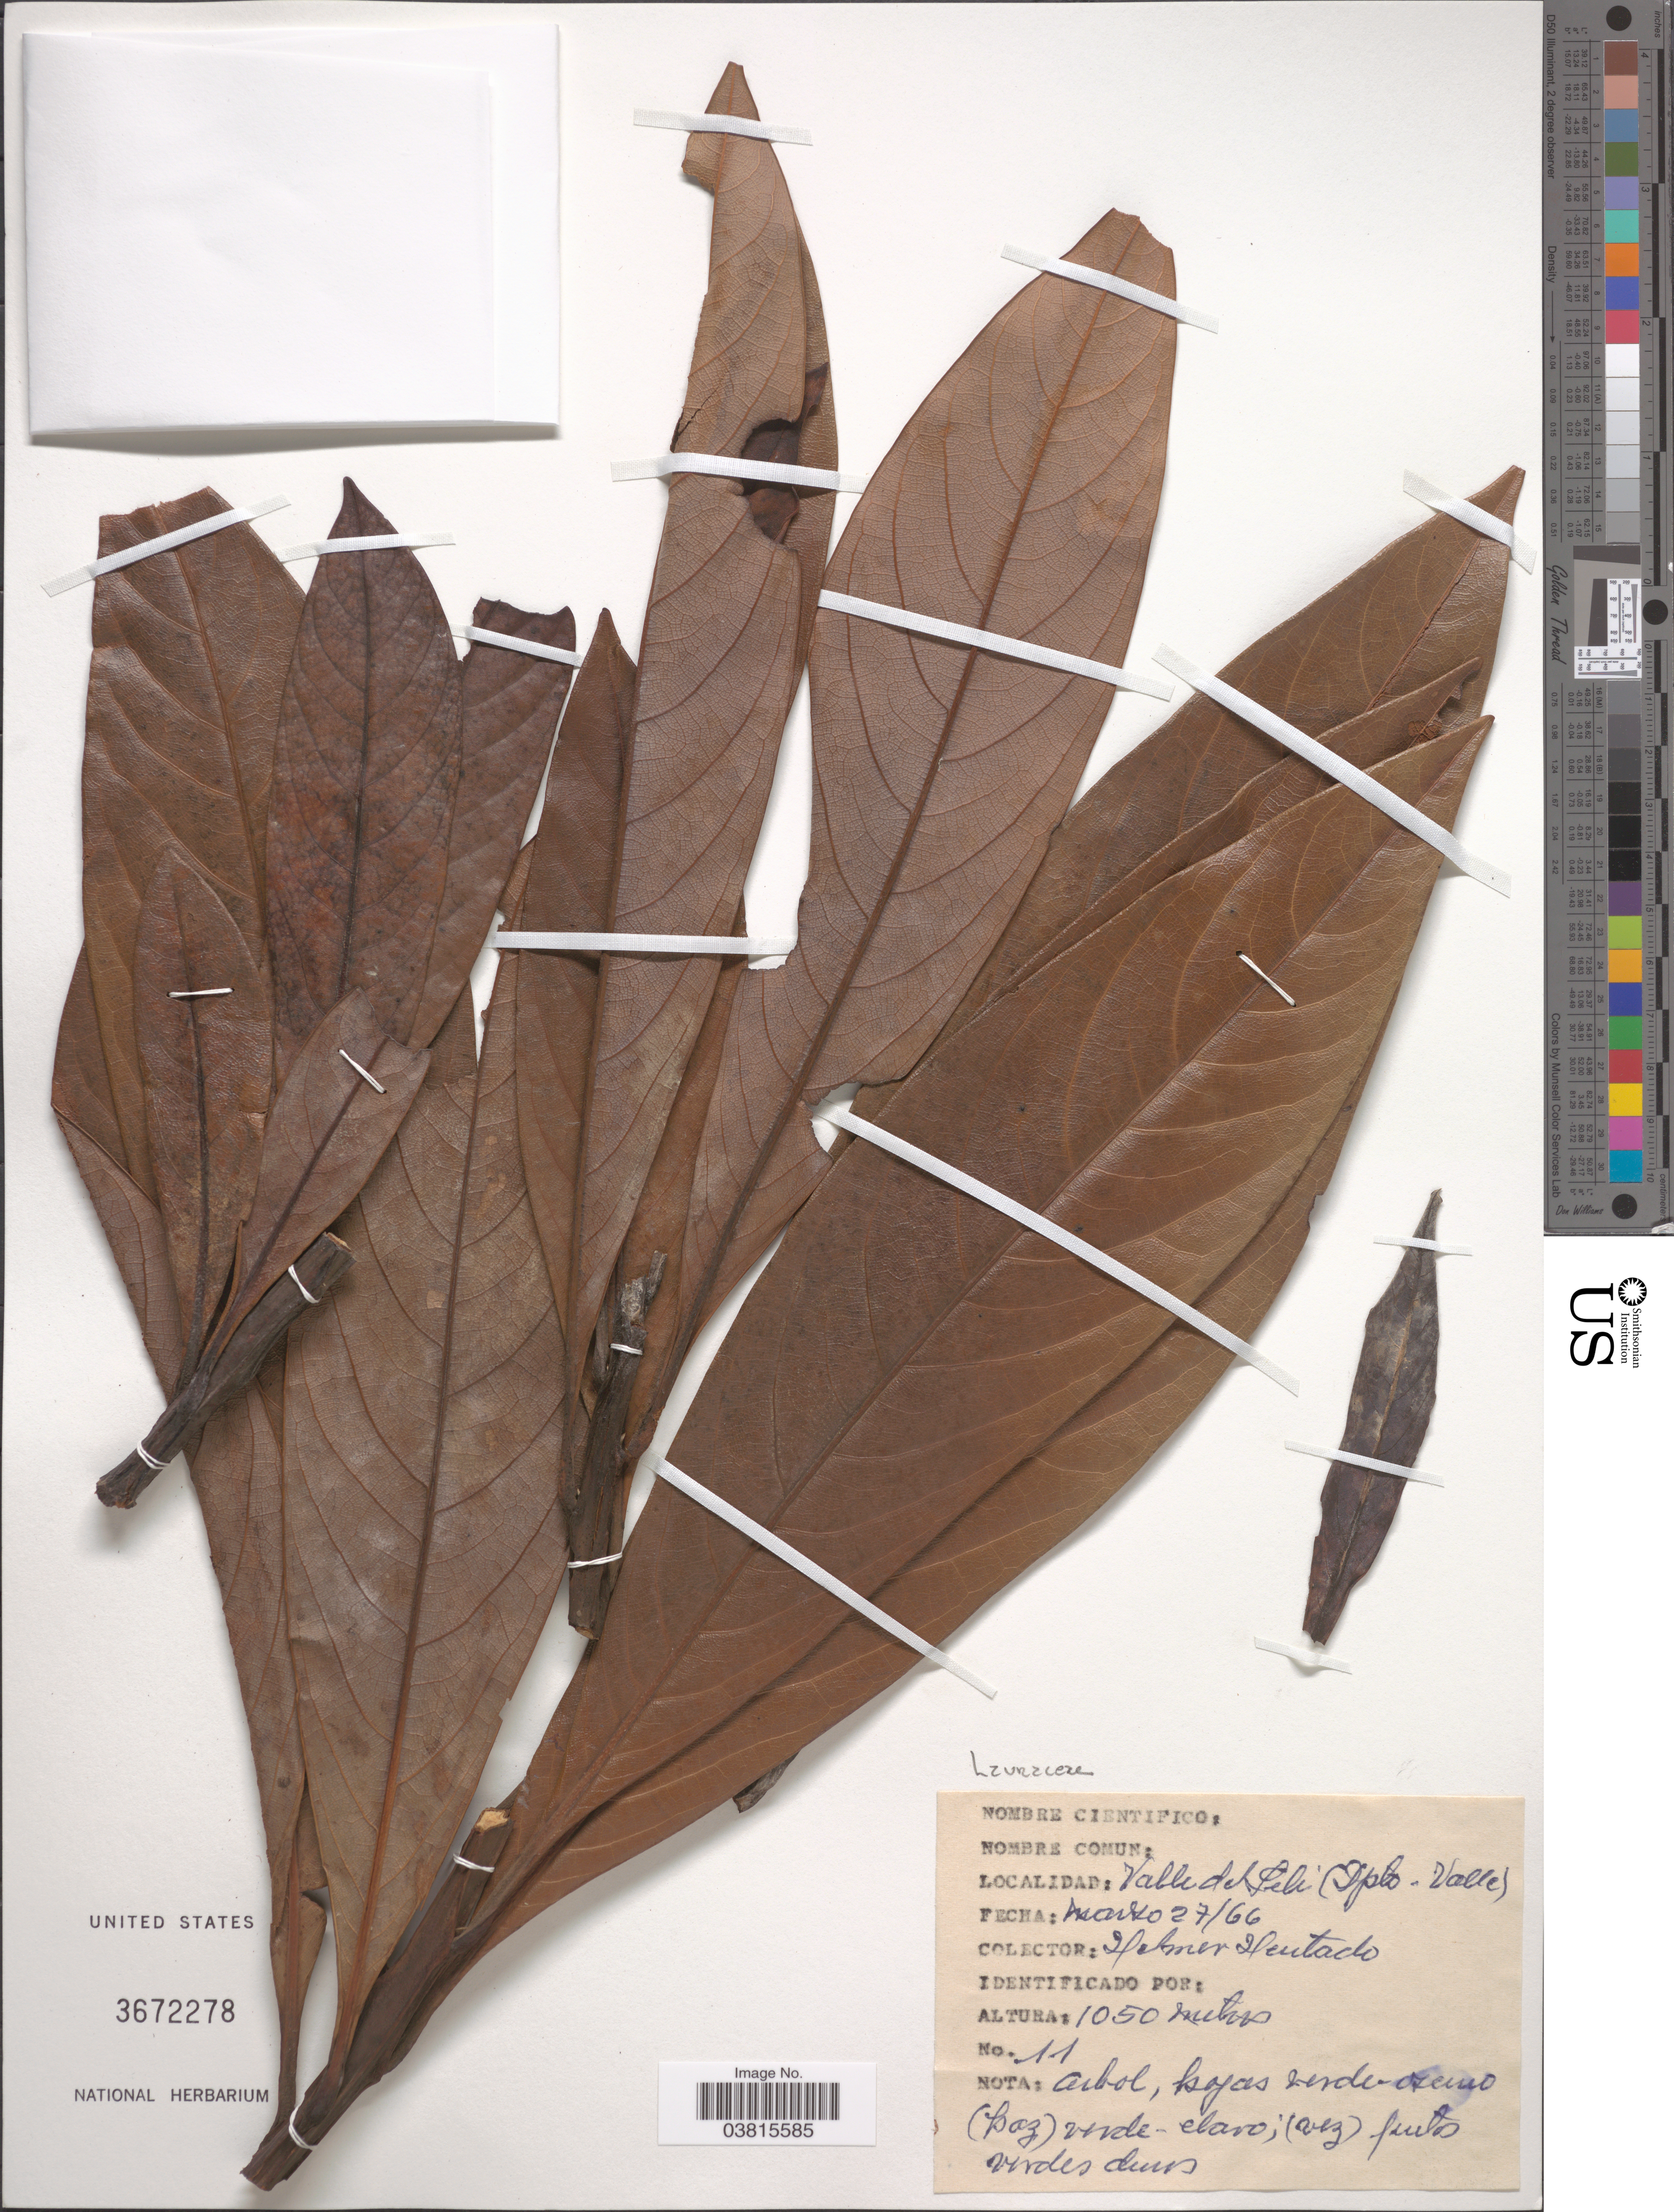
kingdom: Plantae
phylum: Tracheophyta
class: Magnoliopsida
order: Laurales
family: Lauraceae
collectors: H. Hurtado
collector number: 11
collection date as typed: Transcribed d/m/y: 27/3/66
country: Colombia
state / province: Valle del Cauca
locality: Valle del Lili (Dpto. Valle).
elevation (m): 1050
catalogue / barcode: US 3672278